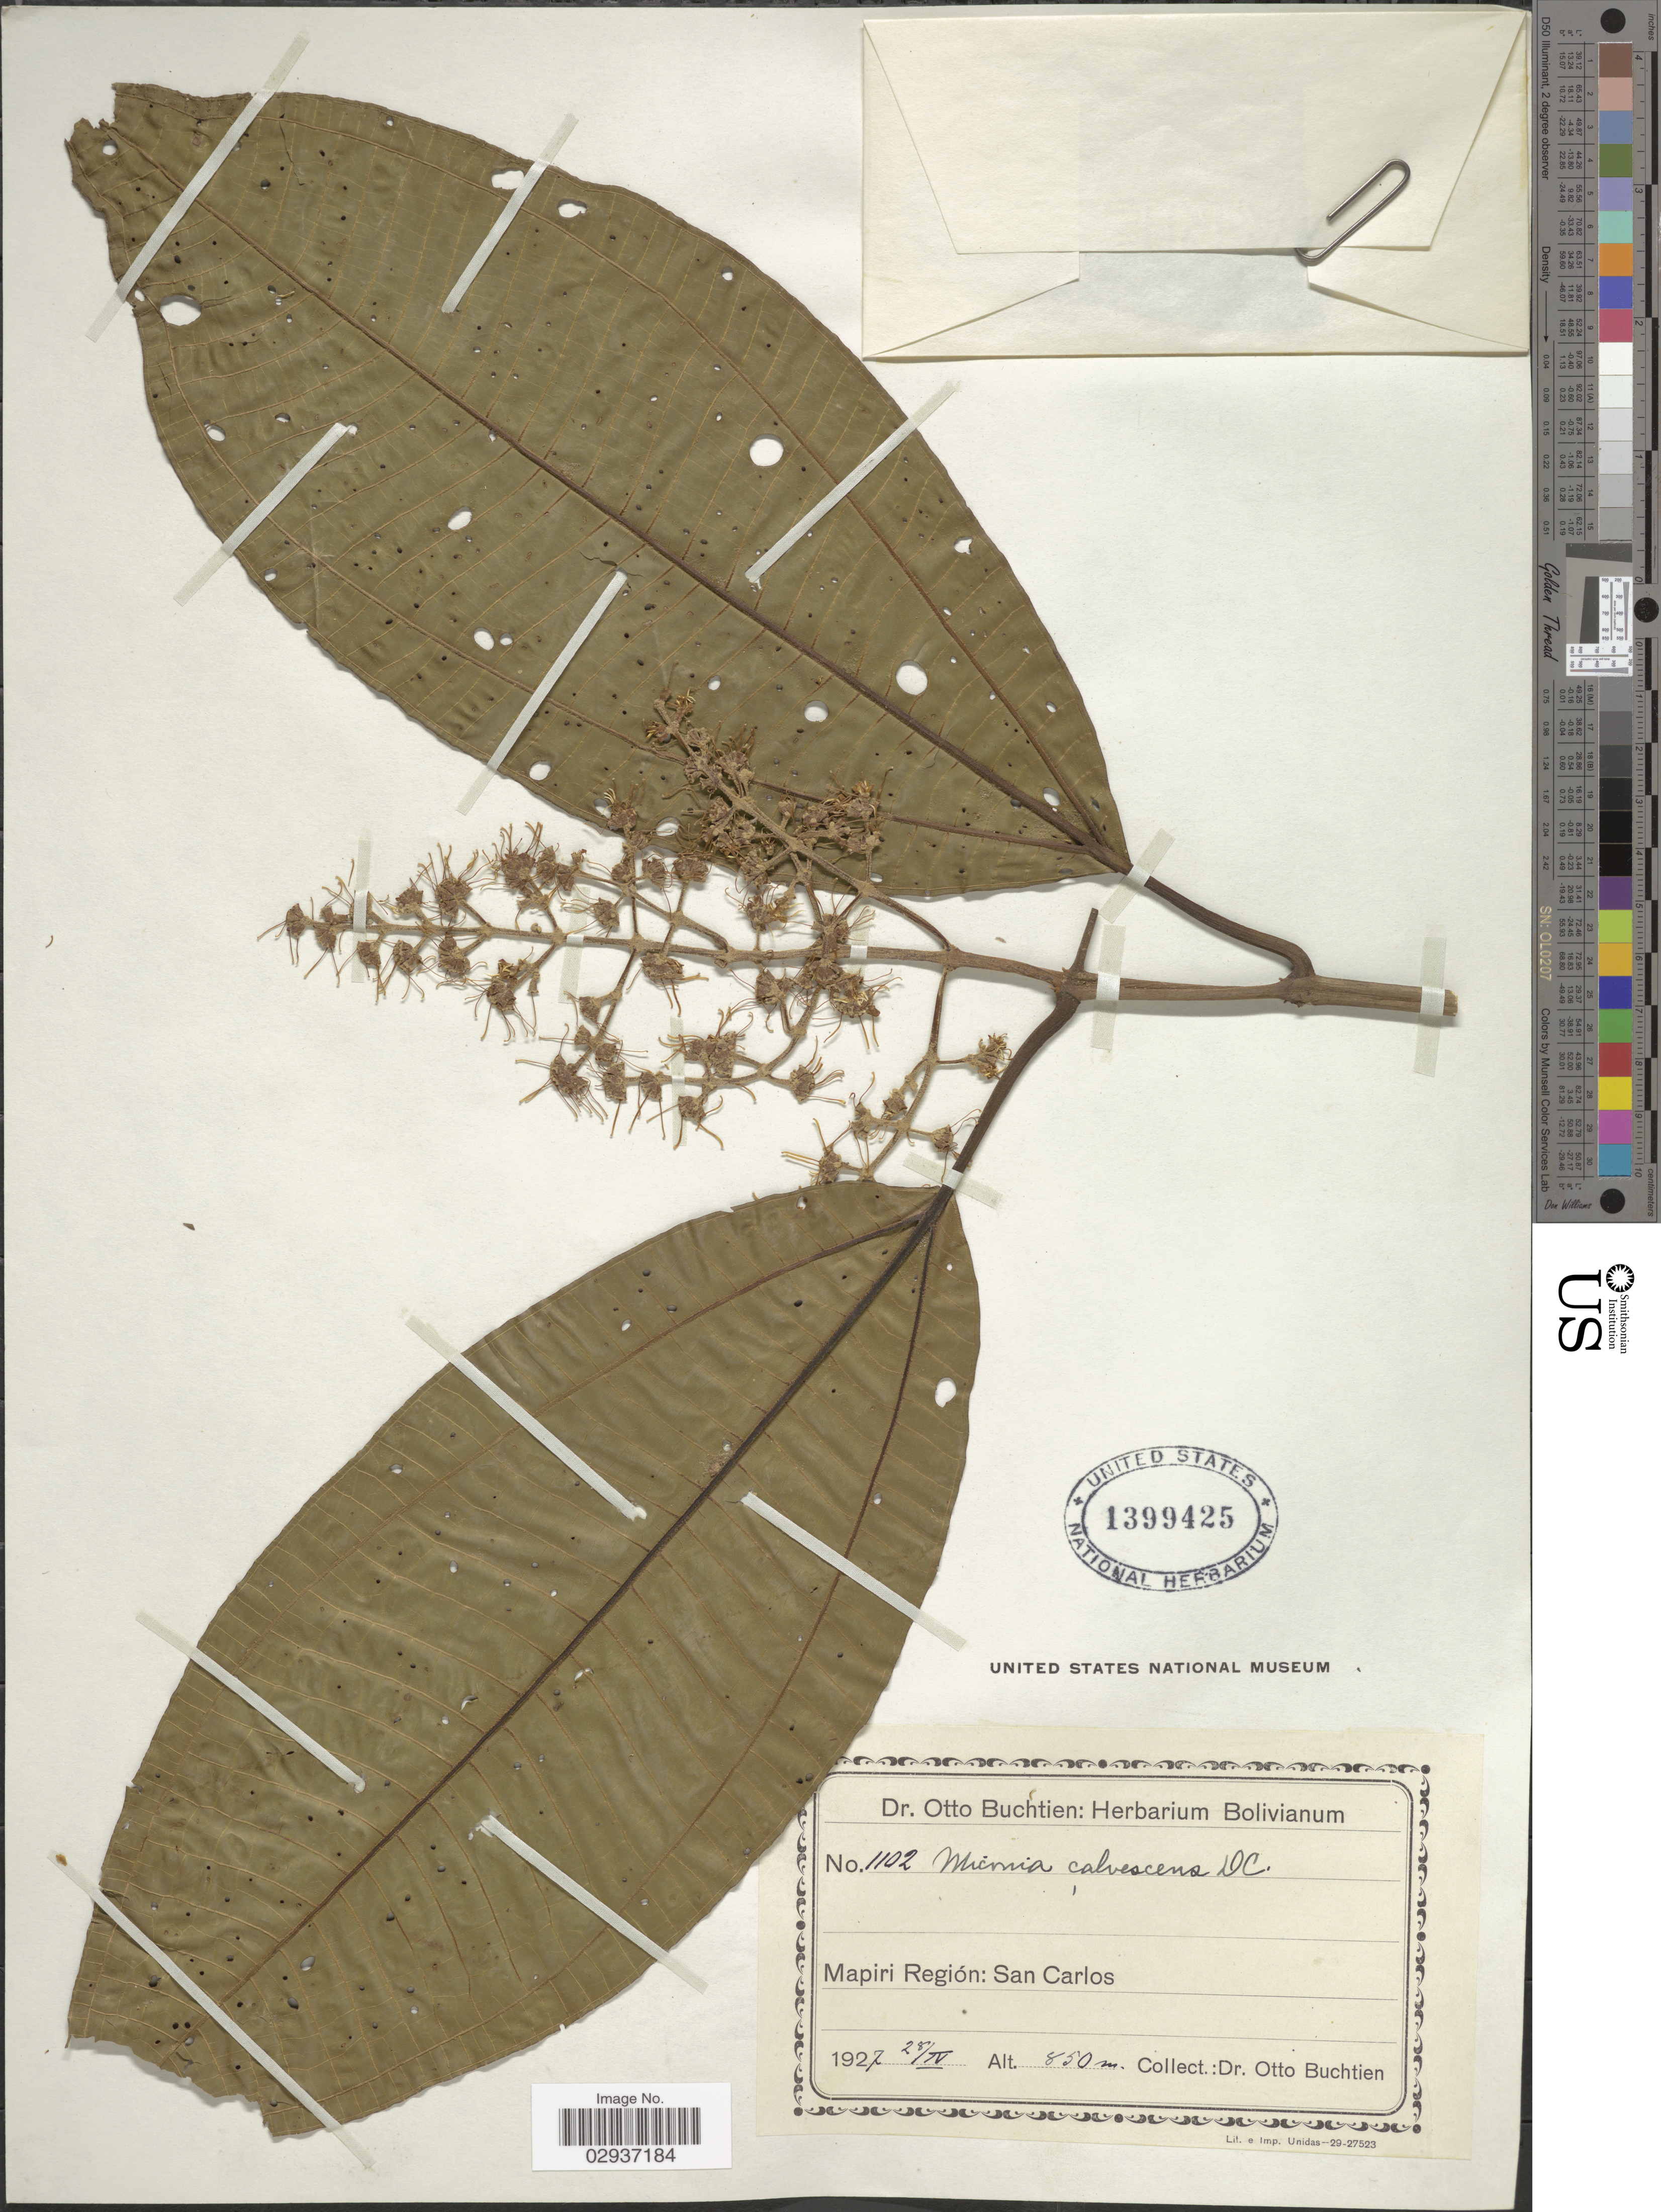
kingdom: Plantae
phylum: Tracheophyta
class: Magnoliopsida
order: Myrtales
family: Melastomataceae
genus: Miconia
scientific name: Miconia calvescens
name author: DC.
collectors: O. Buchtien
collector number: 1102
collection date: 1927-04-28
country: Bolivia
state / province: La Paz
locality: Mapiri Región: San Carlos.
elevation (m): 850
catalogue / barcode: US 1399425